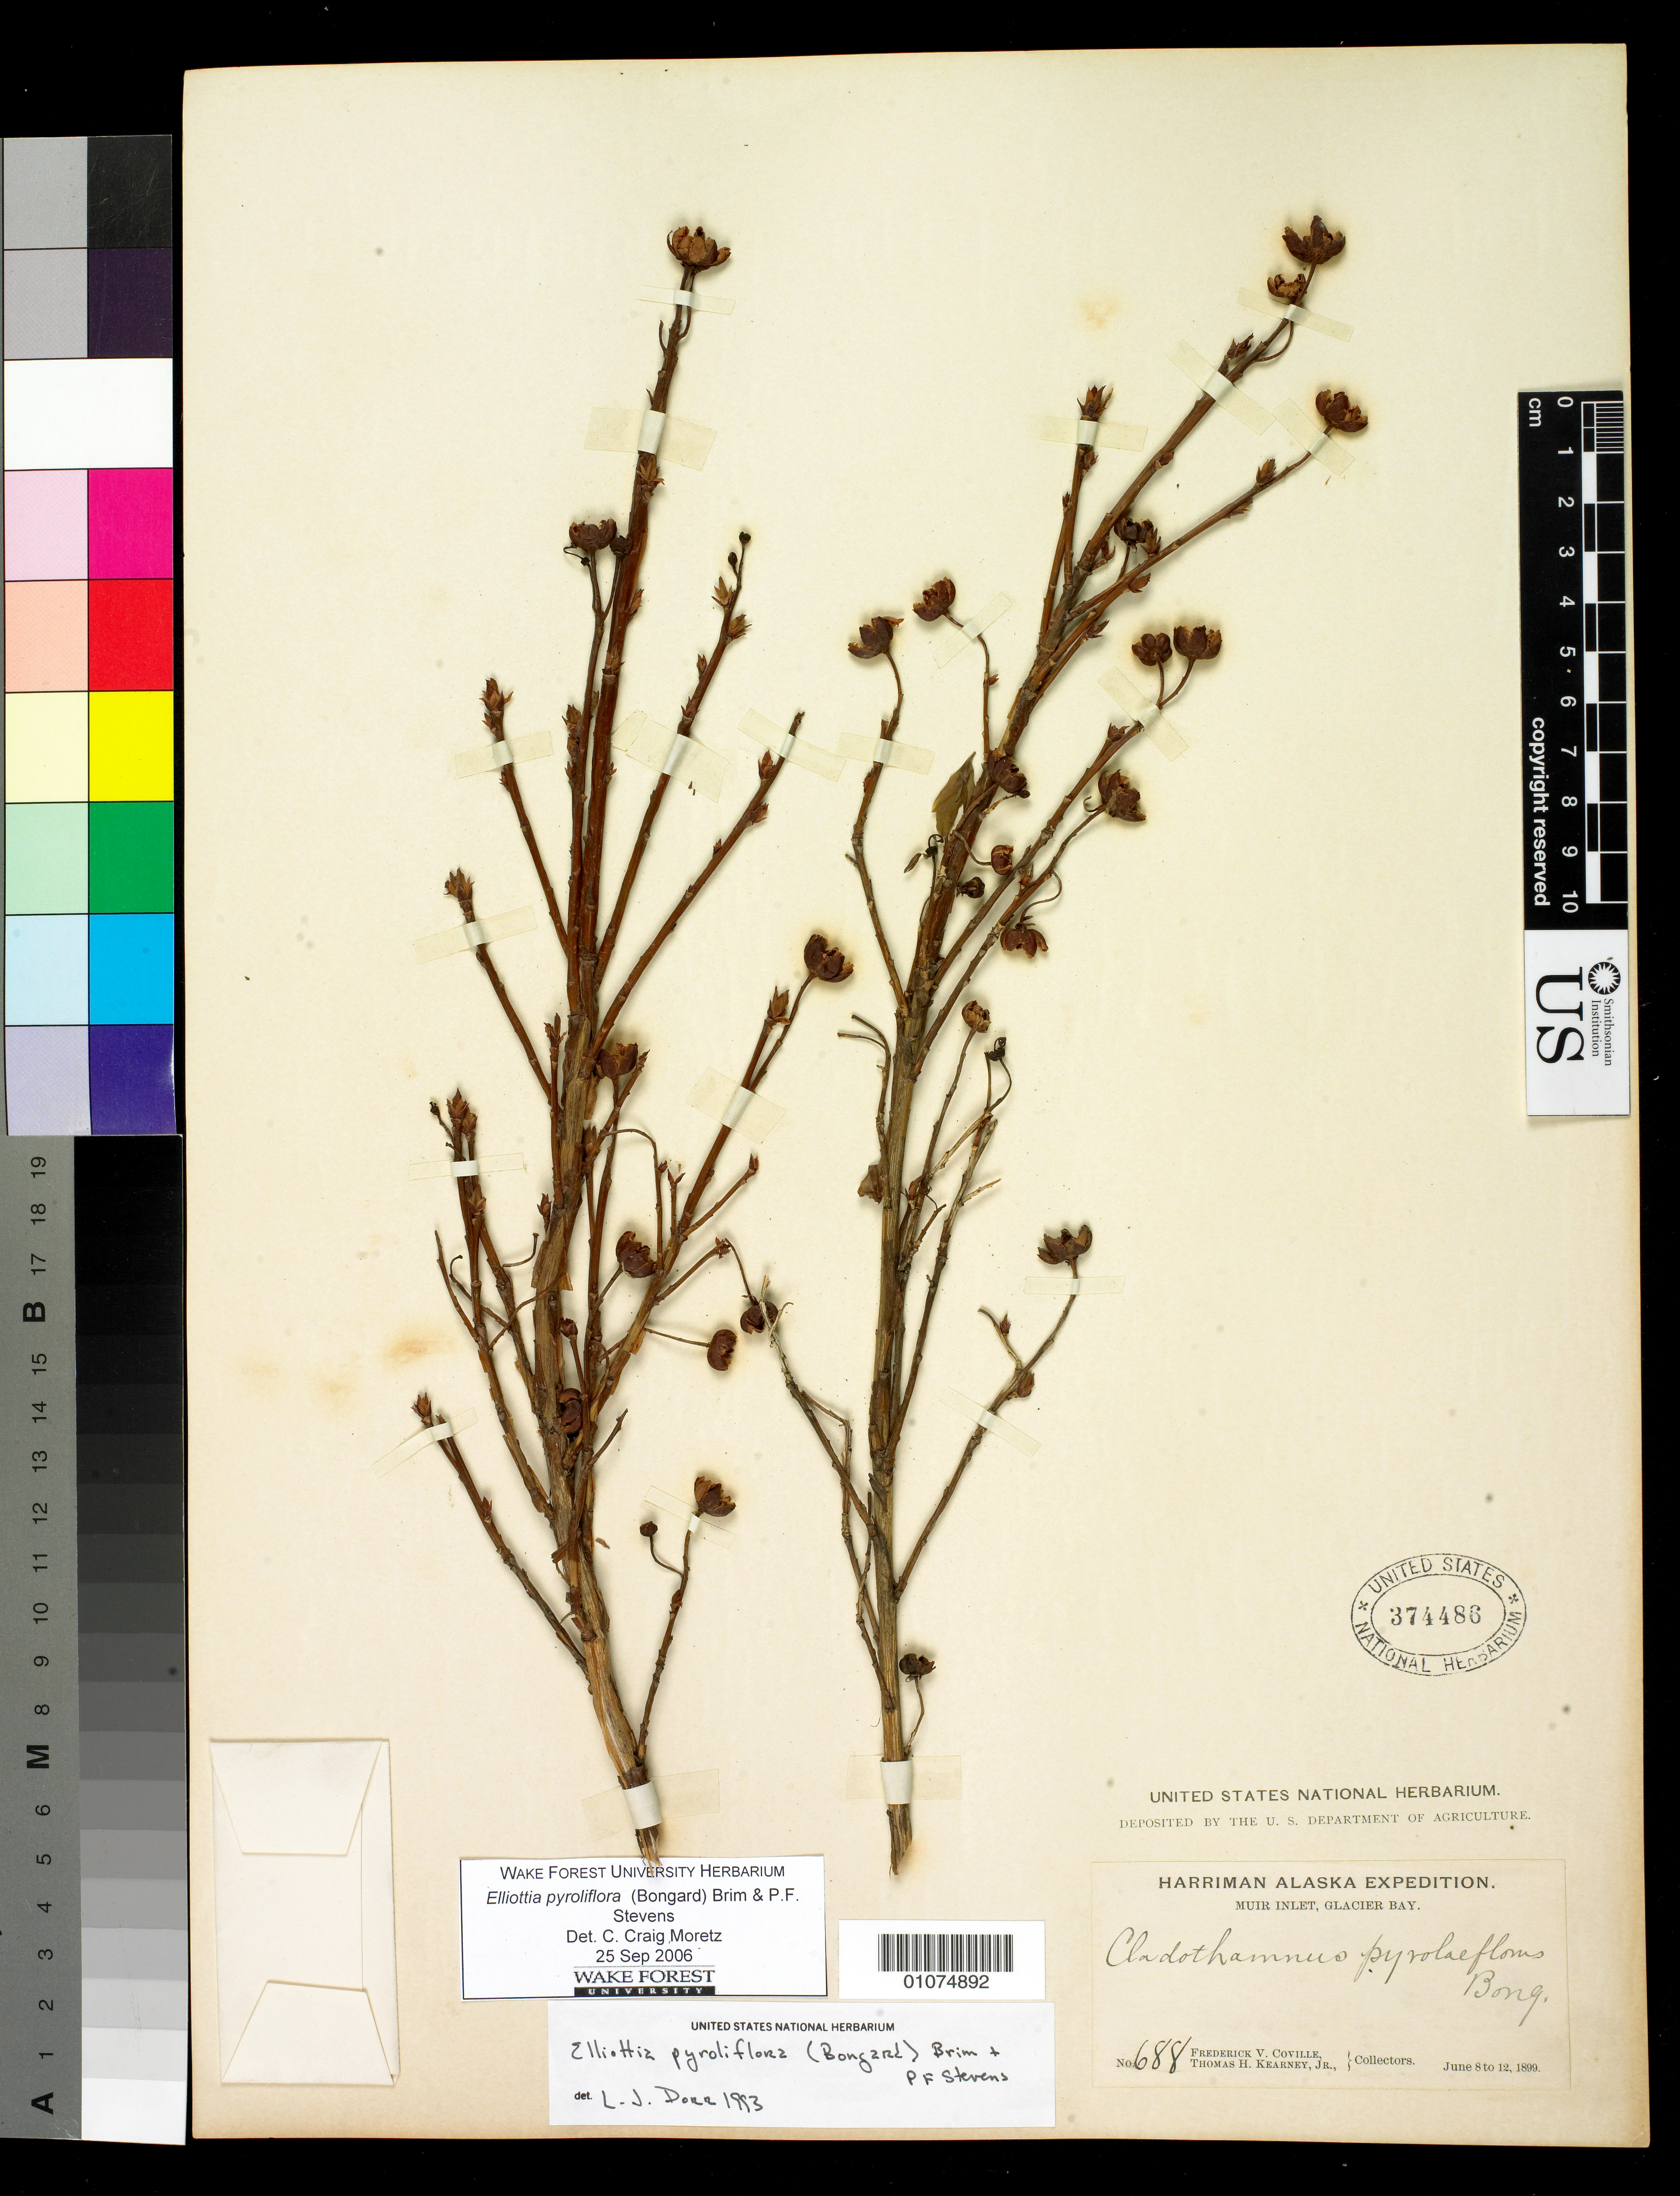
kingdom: Plantae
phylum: Tracheophyta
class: Magnoliopsida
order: Ericales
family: Ericaceae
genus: Elliottia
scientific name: Elliottia pyroliflora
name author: (Bong.) P.F. Stevens & Brim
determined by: Moretz, C. C.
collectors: F. V. Coville & T. H. Kearney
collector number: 688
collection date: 1899-06-08/1899-06-12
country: United States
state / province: Alaska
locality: Muir Inlet, Glasier Bay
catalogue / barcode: US 374486